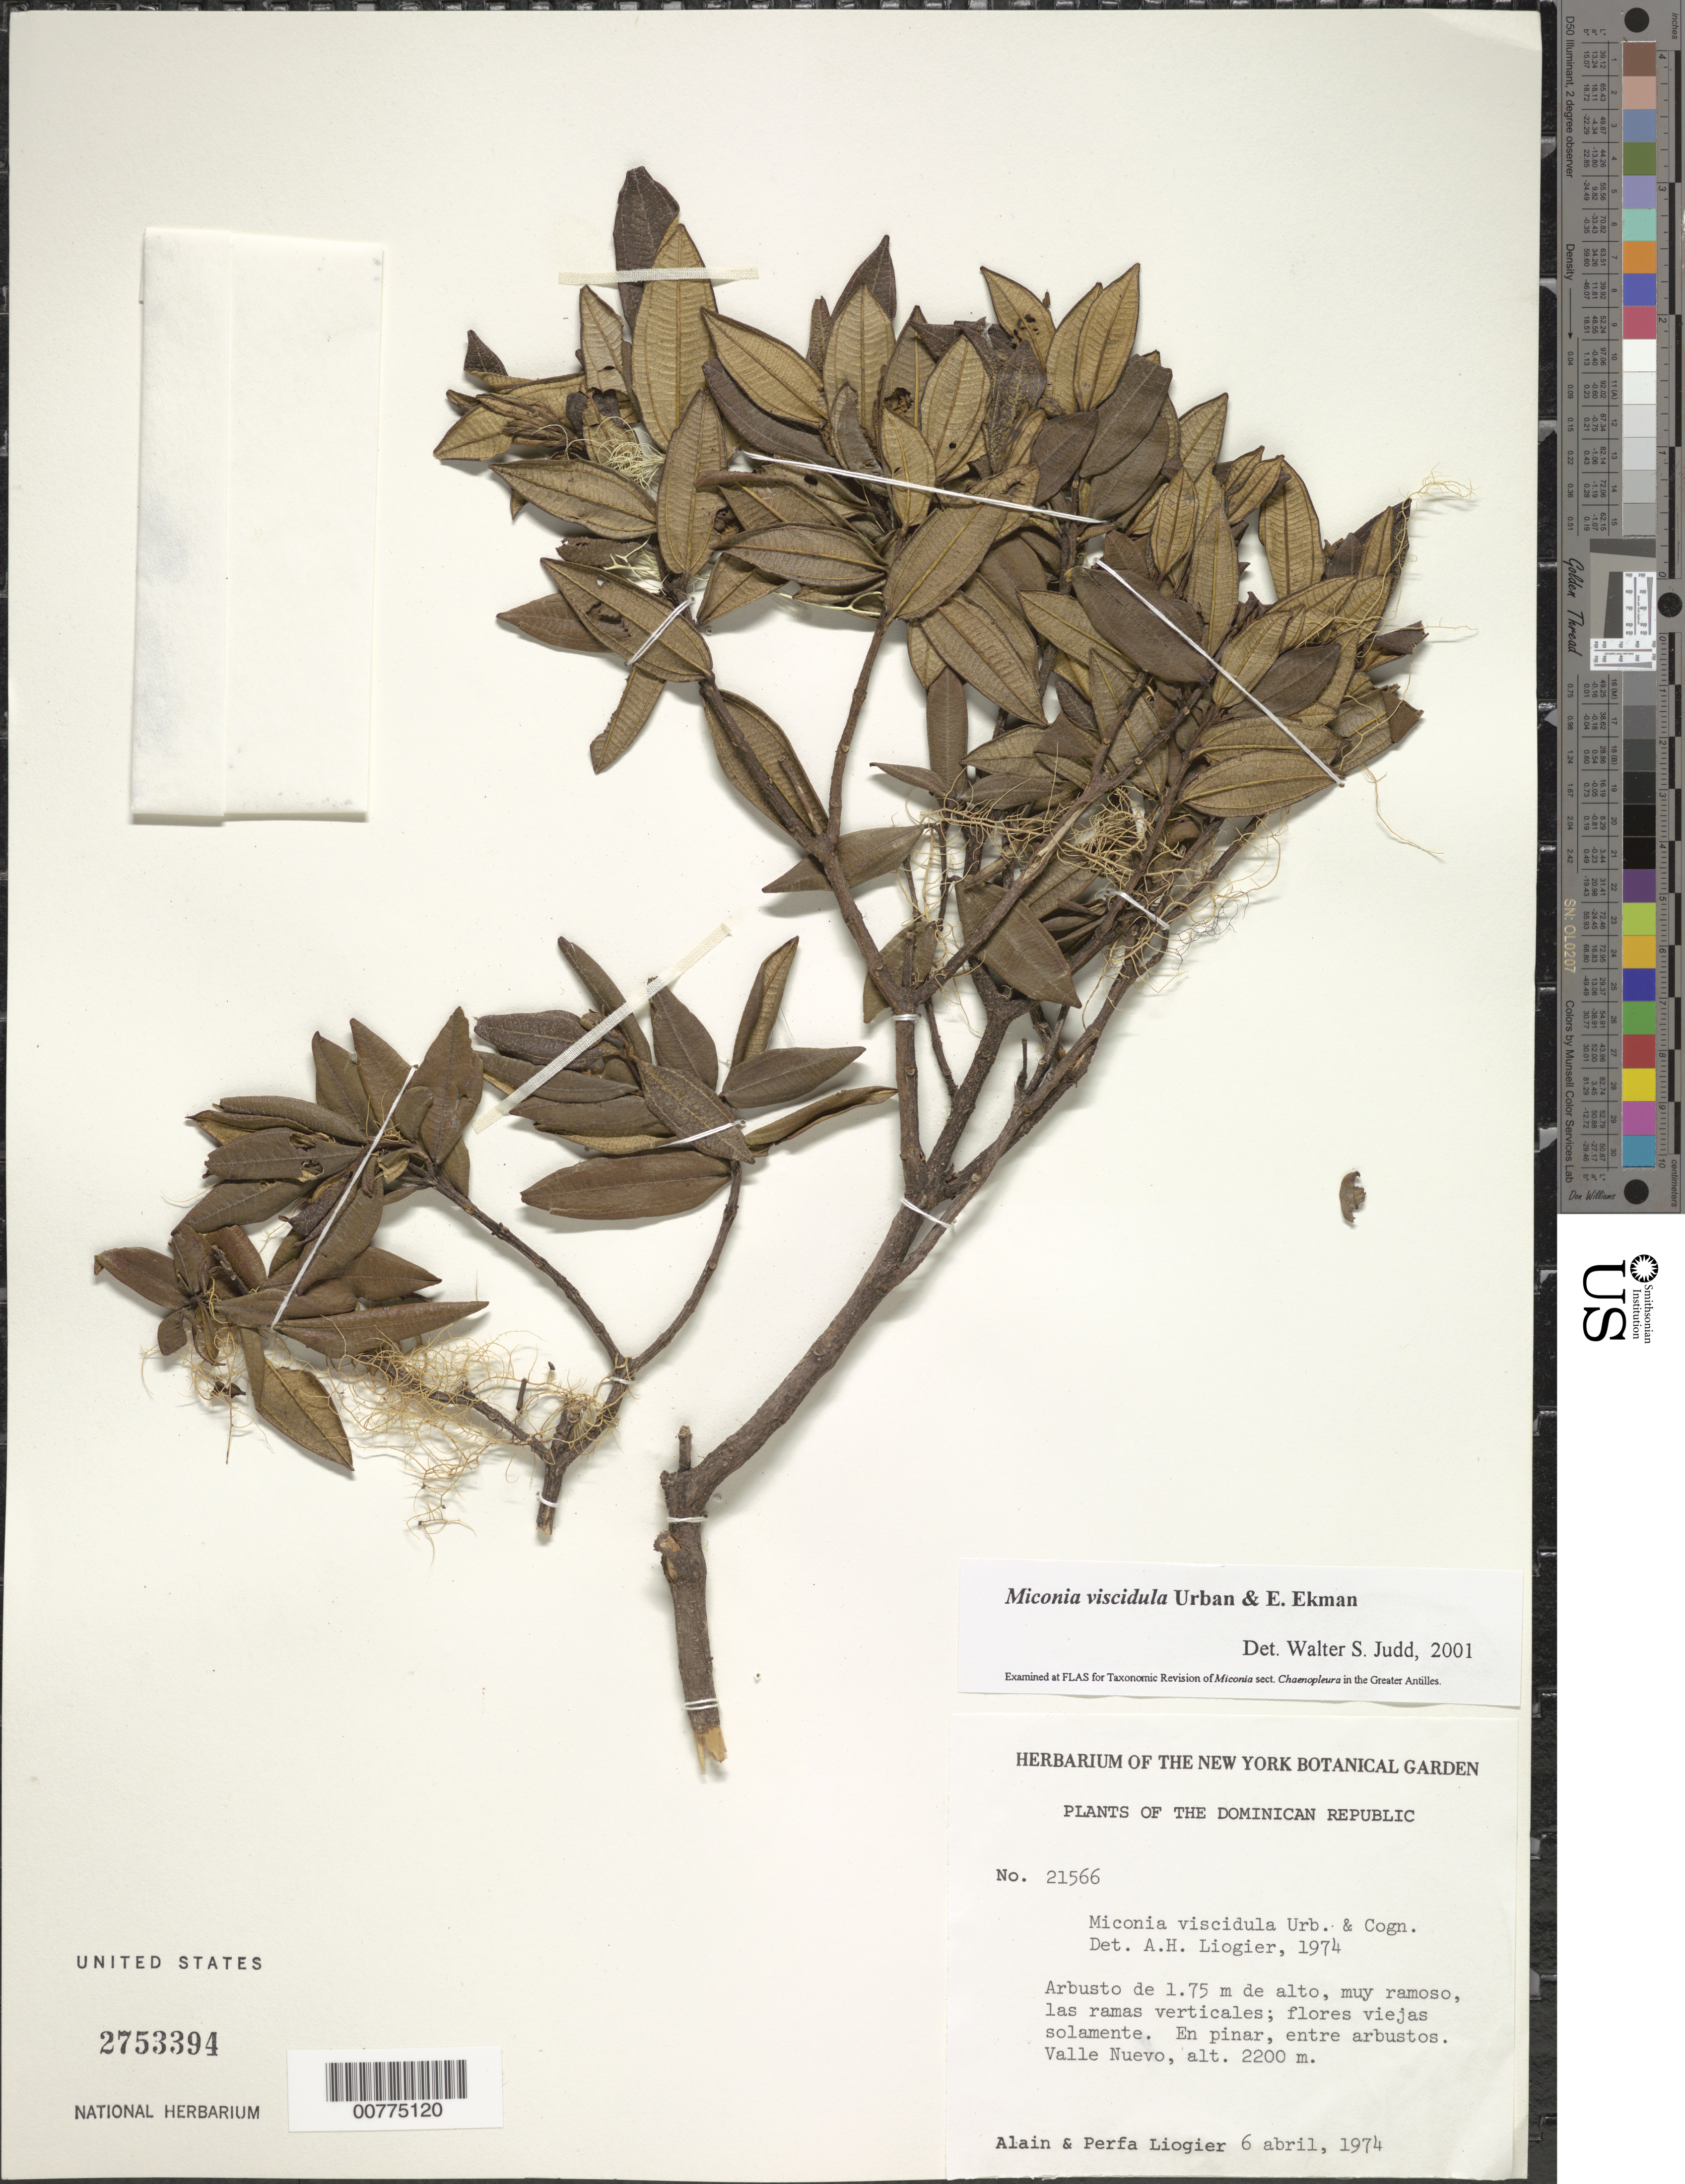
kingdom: Plantae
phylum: Tracheophyta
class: Magnoliopsida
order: Myrtales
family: Melastomataceae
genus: Miconia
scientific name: Miconia viscidula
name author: Urb. & Ekman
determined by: Judd, Walter S.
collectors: A. H. Liogier & M. P. Liogier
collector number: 21566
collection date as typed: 06 Apr 1974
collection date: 1974-04-06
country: Dominican Republic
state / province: La Vega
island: Hispaniola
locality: Valle Nuevo.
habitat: In pineland, within shrubs.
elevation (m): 2200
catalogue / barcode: US 2753394